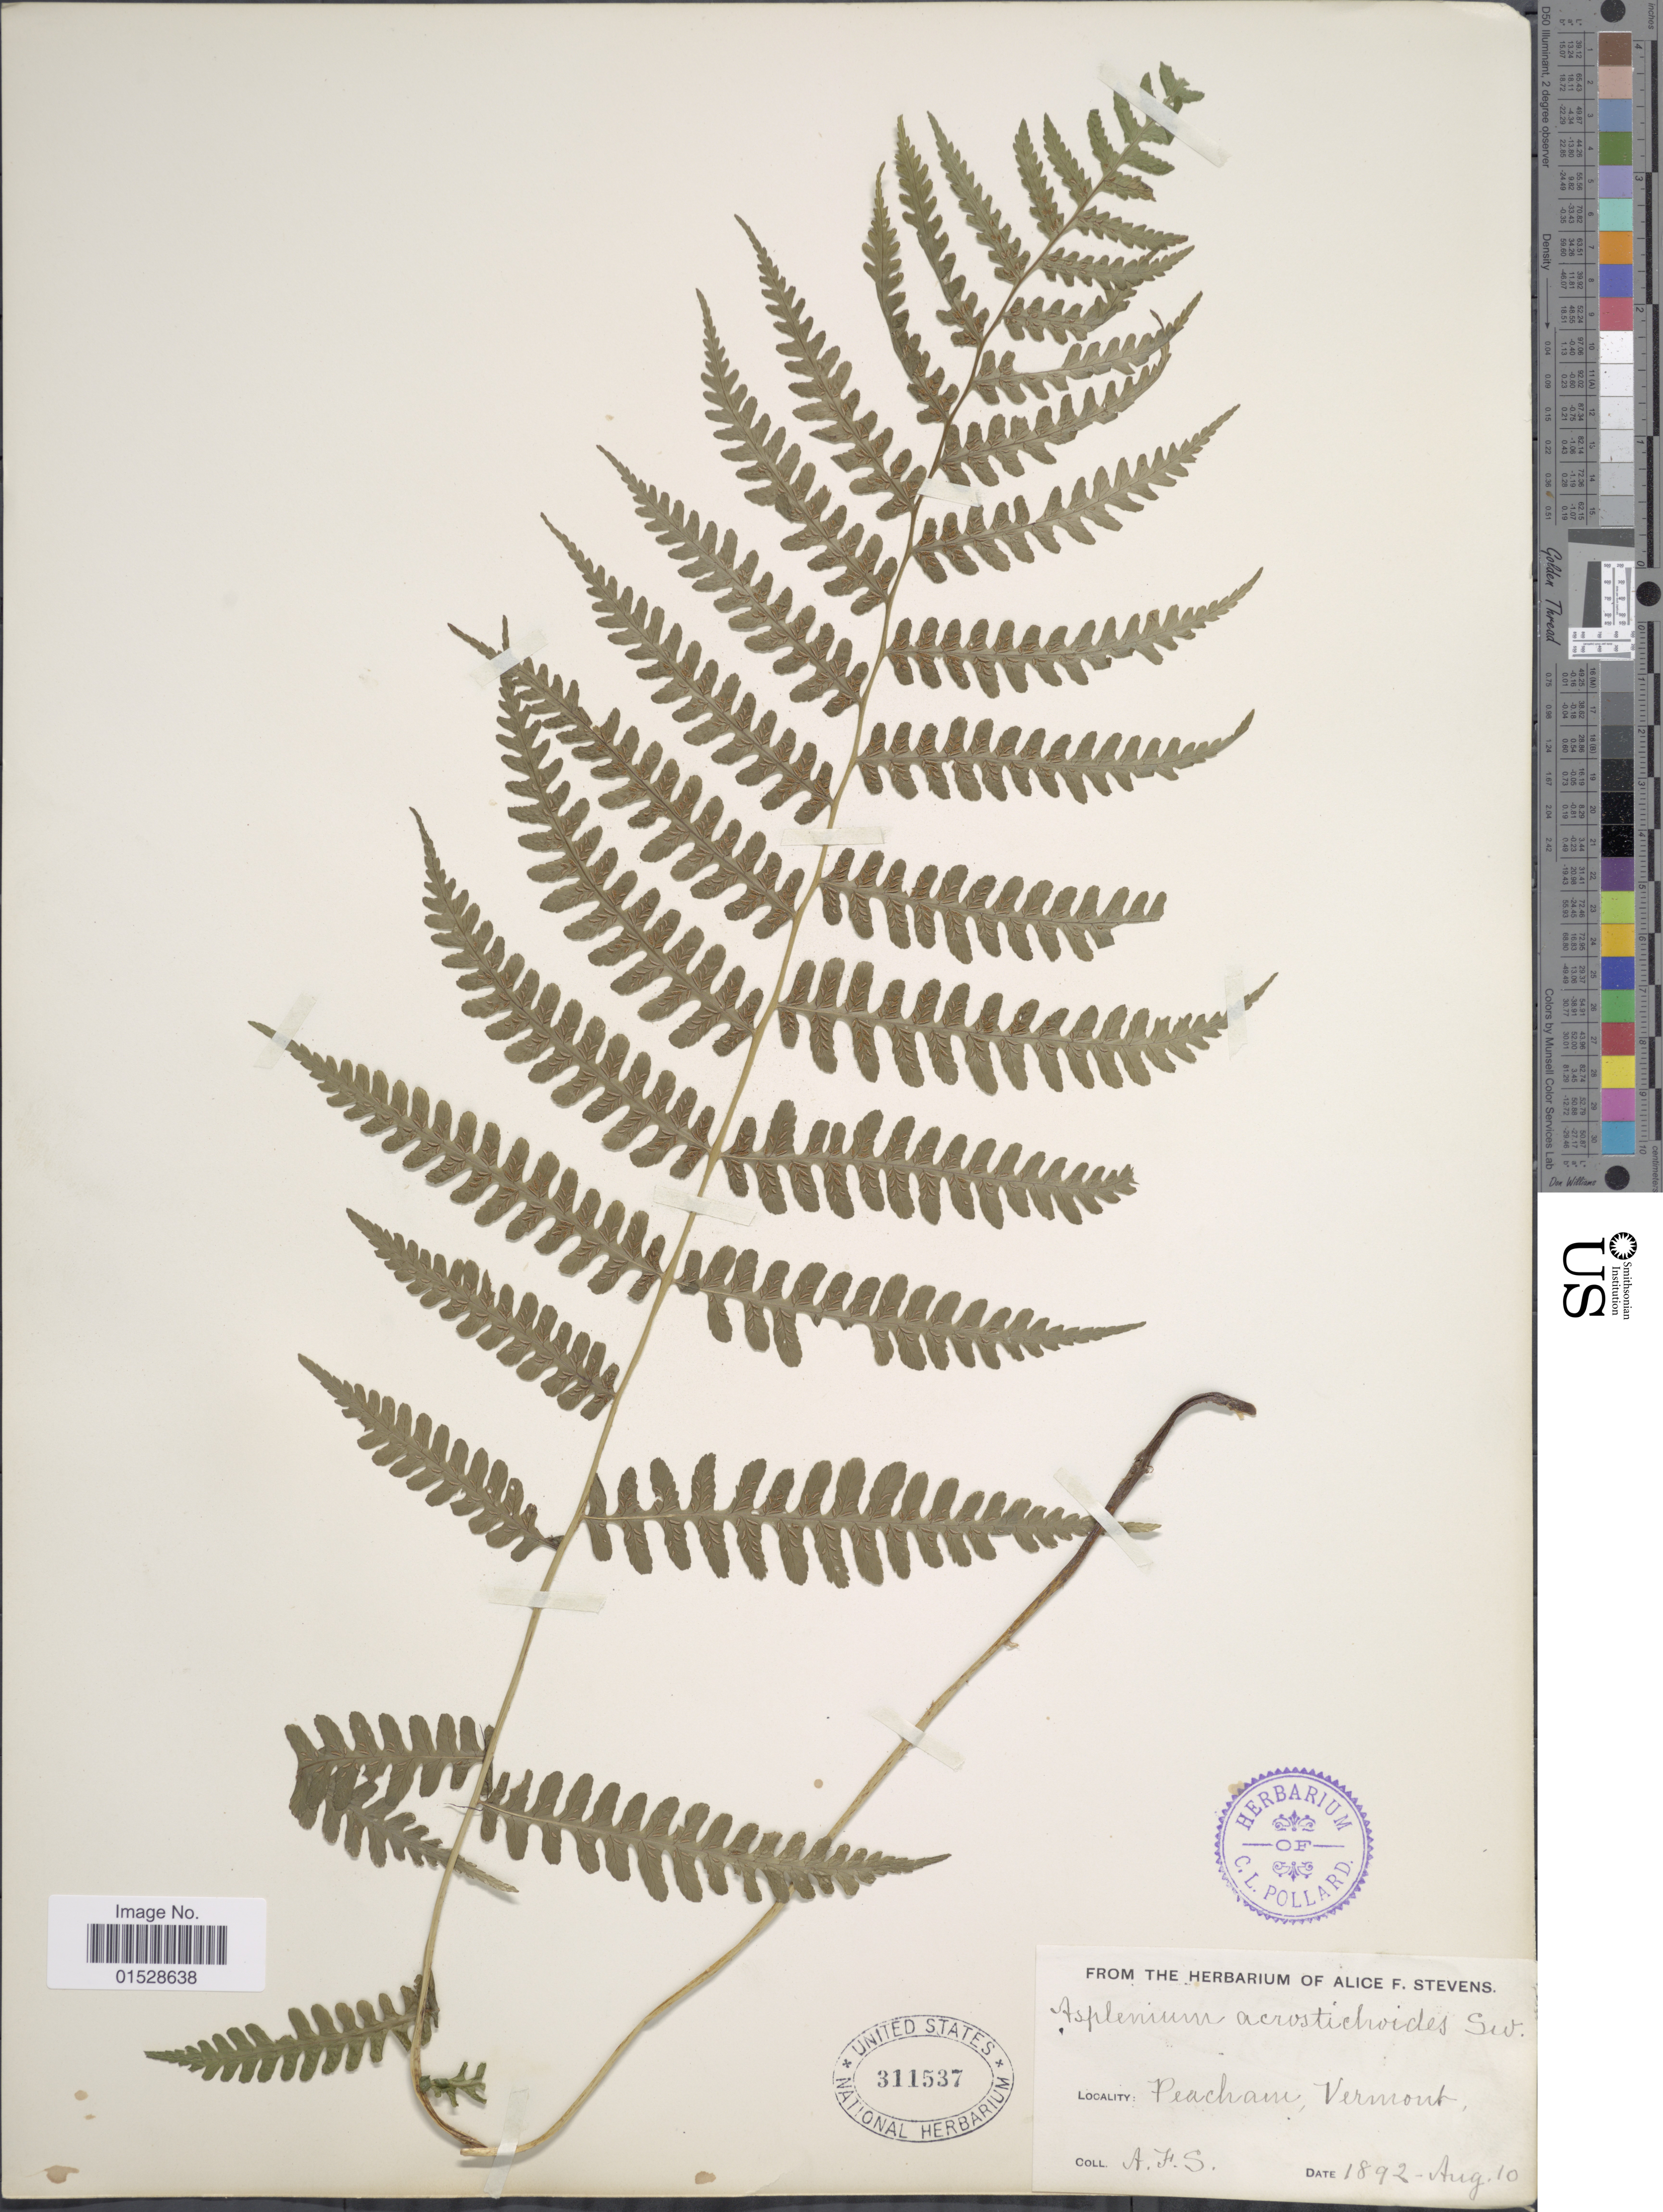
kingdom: Plantae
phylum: Tracheophyta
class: Polypodiopsida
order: Polypodiales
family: Athyriaceae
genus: Deparia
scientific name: Deparia acrostichoides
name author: (Sw.) M. Kato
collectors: A. Stevens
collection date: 1892-08-10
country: United States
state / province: Vermont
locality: Peacham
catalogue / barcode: US 311537